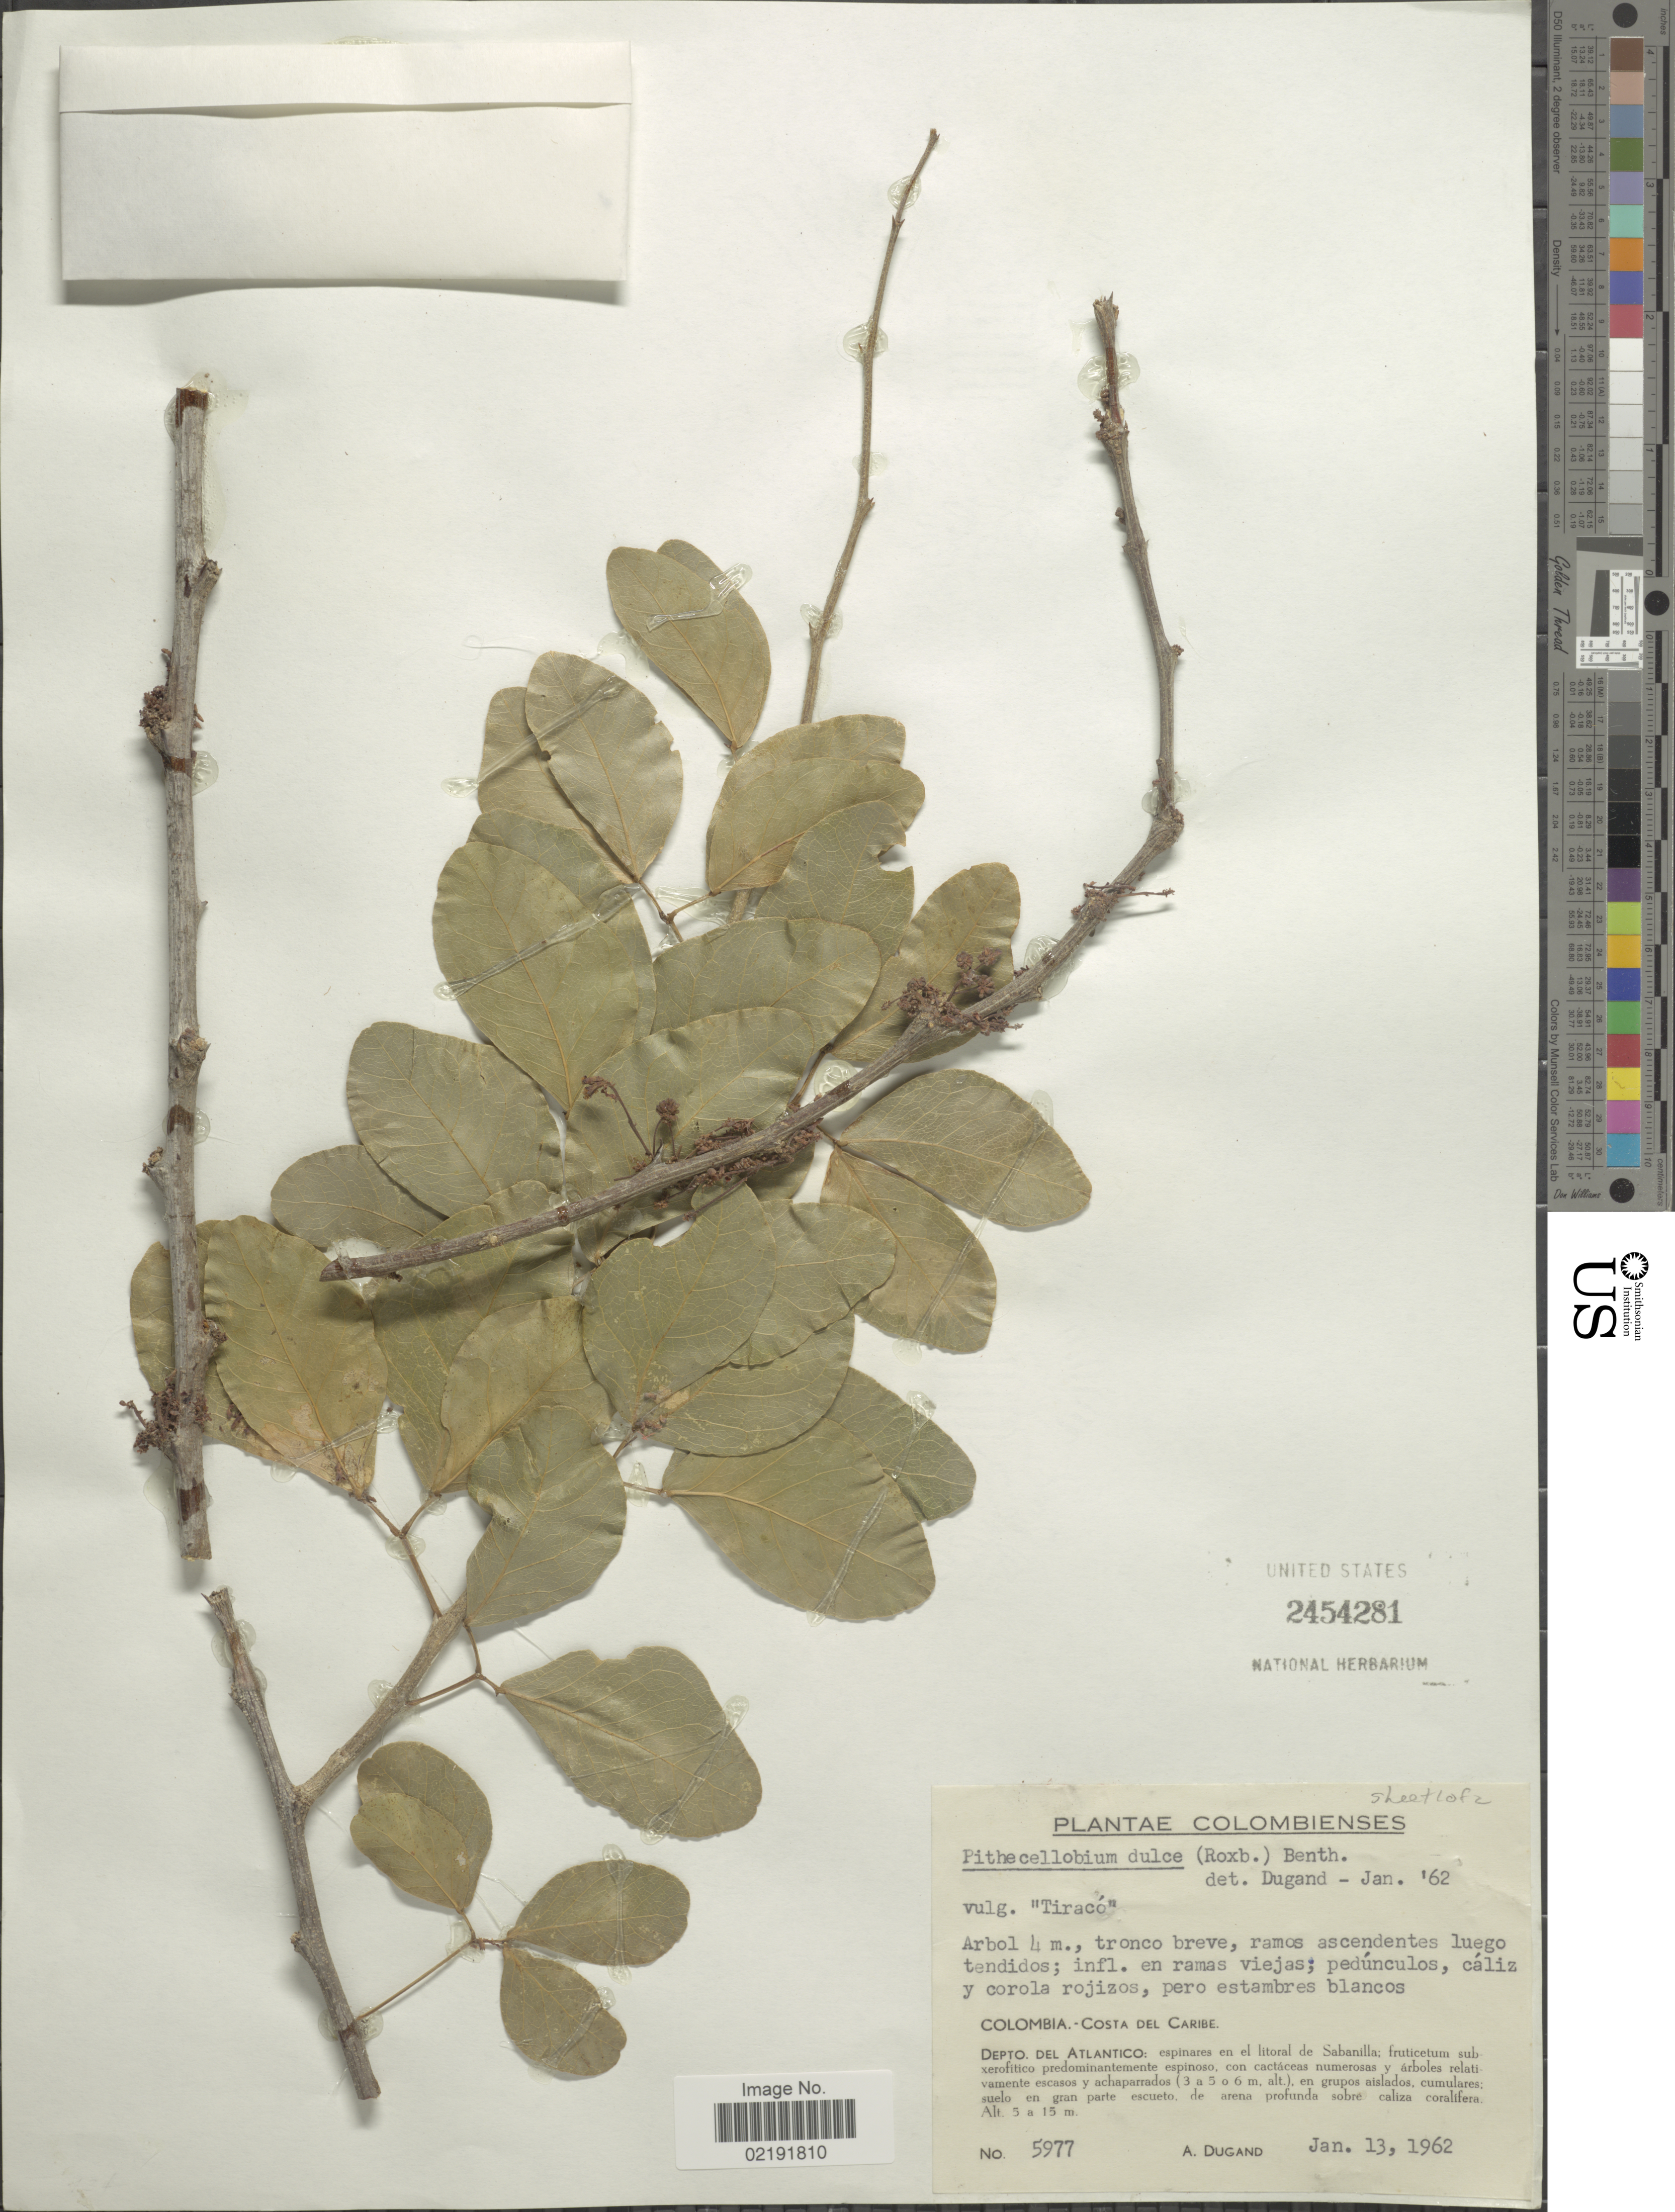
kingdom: Plantae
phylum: Tracheophyta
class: Magnoliopsida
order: Fabales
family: Fabaceae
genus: Pithecellobium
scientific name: Pithecellobium dulce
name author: (Roxb.) Benth.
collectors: A. Dugand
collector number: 5977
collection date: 1962-01-13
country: Colombia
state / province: Atlántico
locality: Colombia: Costa del Caribe. Depto. del Atlantico: espinares en el litoral de Sabanilla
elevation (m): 5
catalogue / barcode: US 2454281